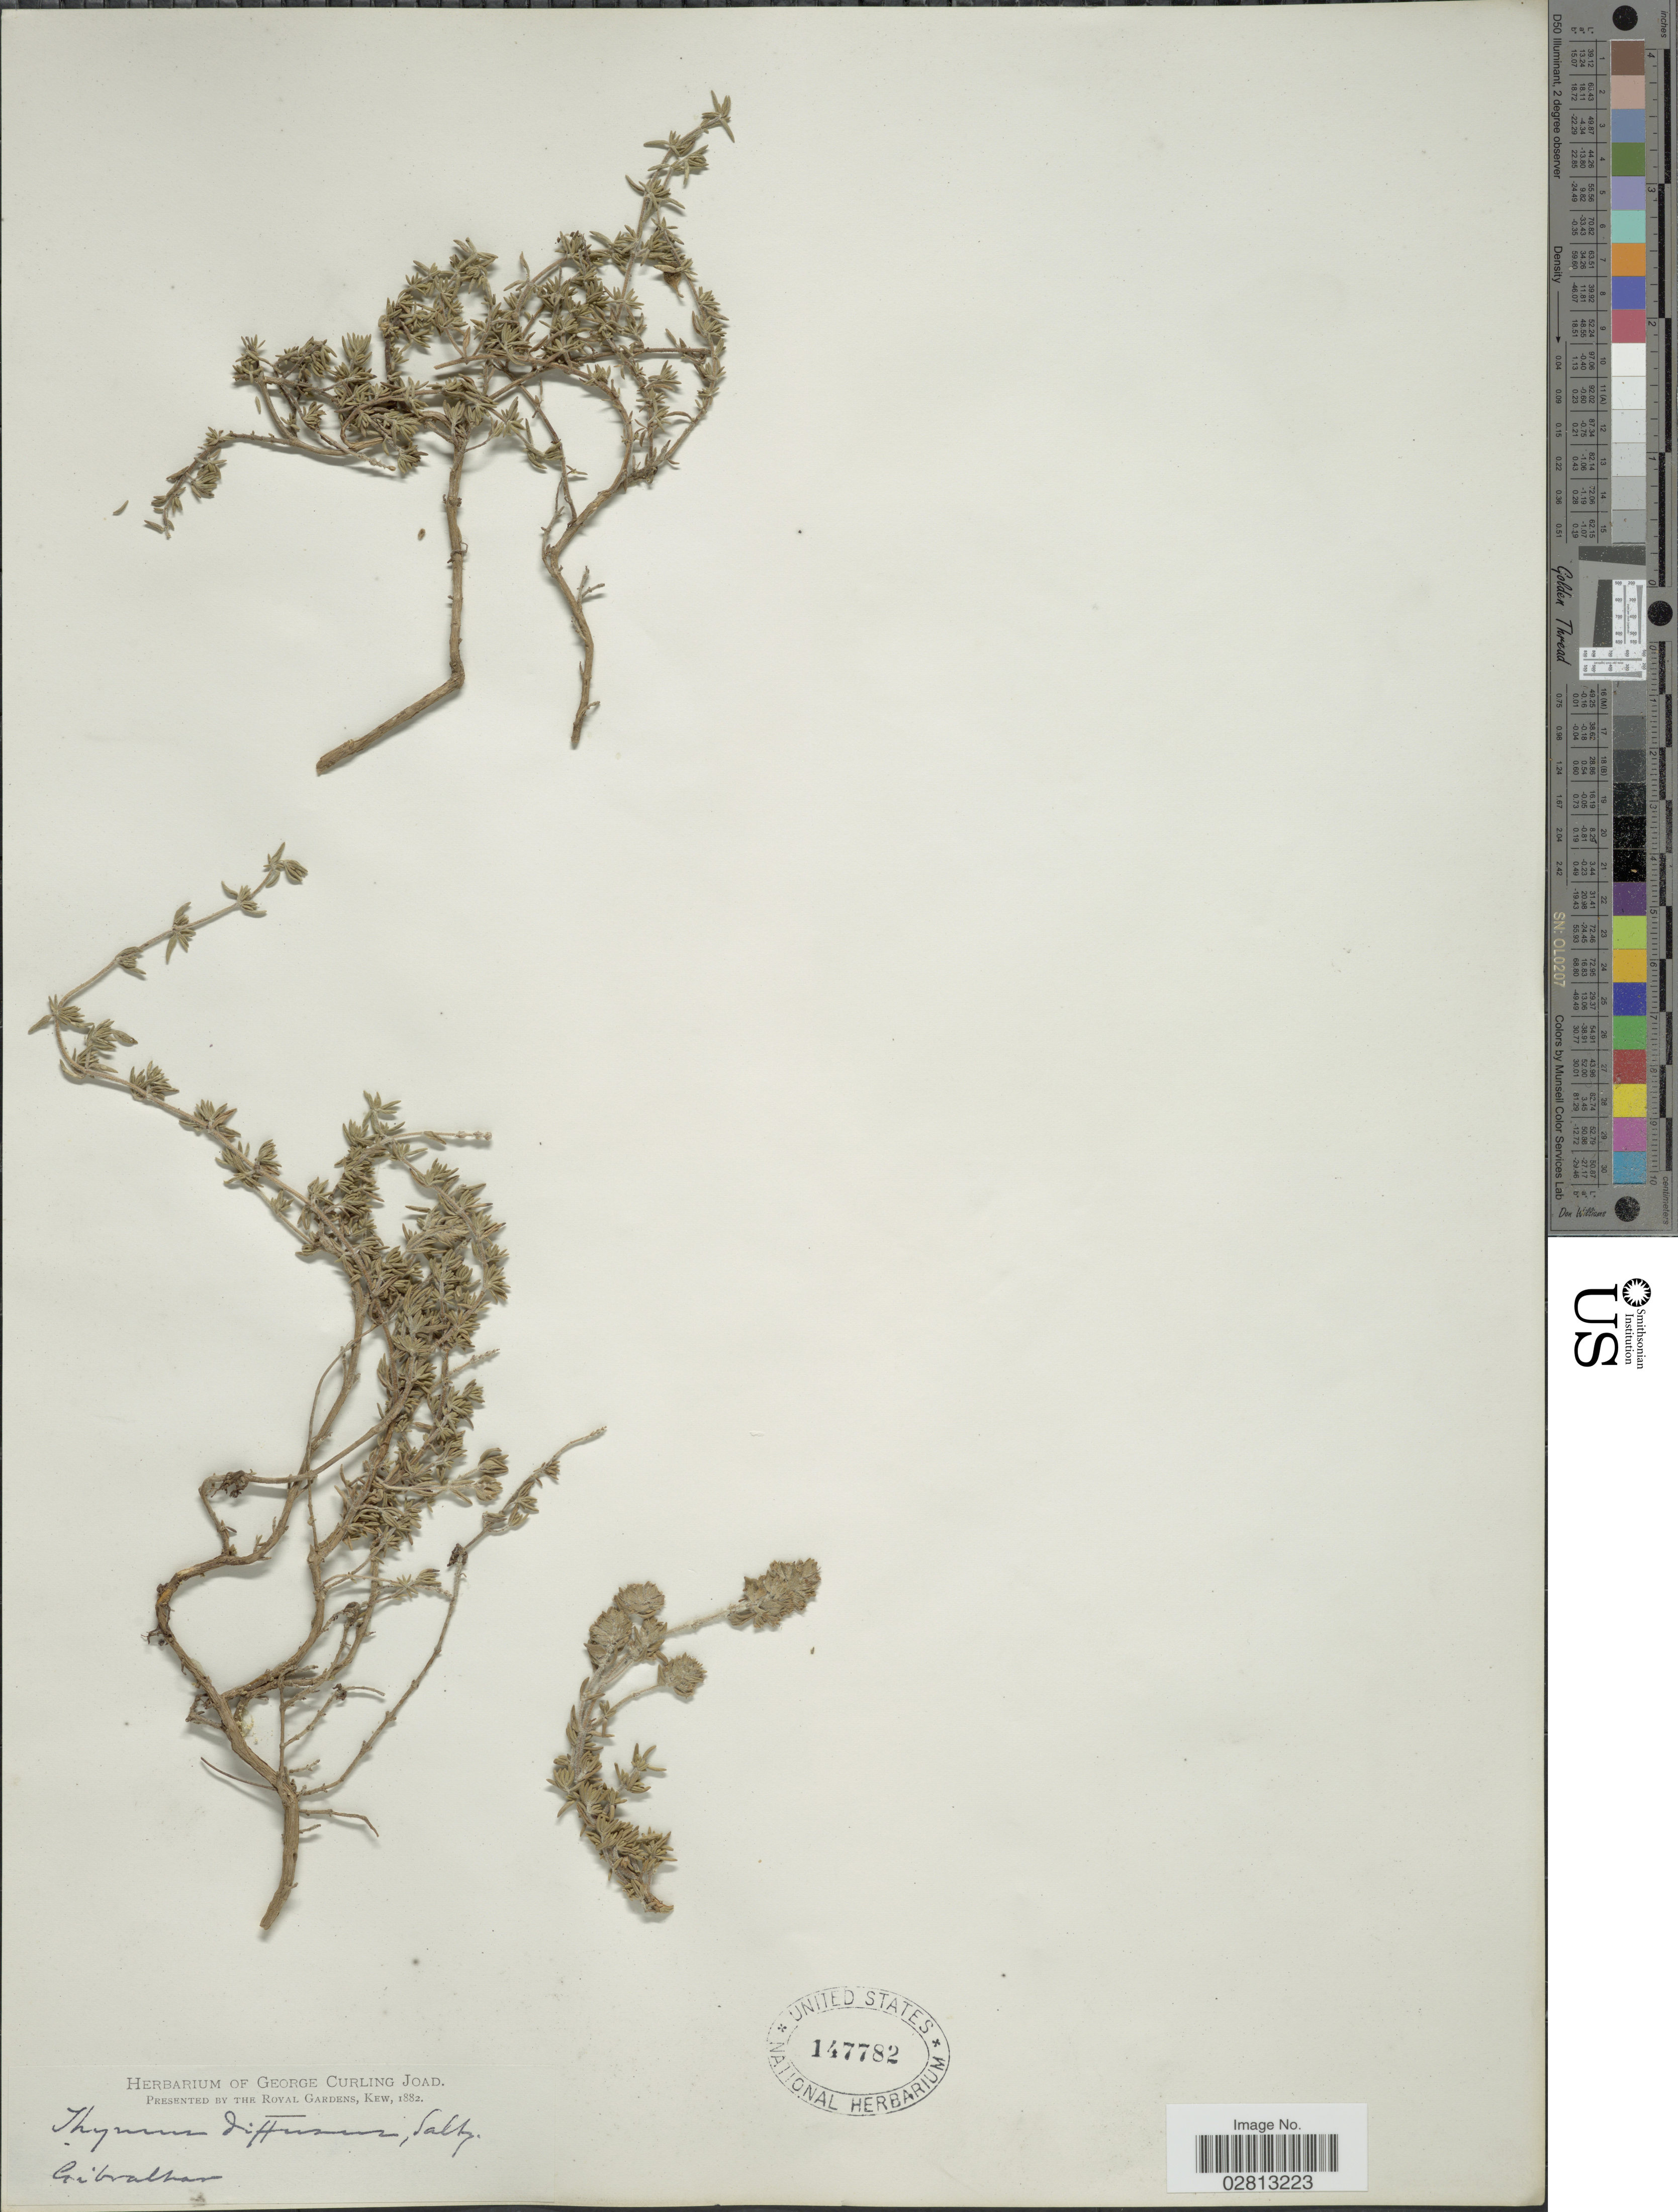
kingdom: Plantae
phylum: Tracheophyta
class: Magnoliopsida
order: Lamiales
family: Lamiaceae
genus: Thymus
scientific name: Thymus diffusus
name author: Williams & Fingerh.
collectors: ex herb. George Curling Joad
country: Gibraltar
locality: Gibraltar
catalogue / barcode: US 147782